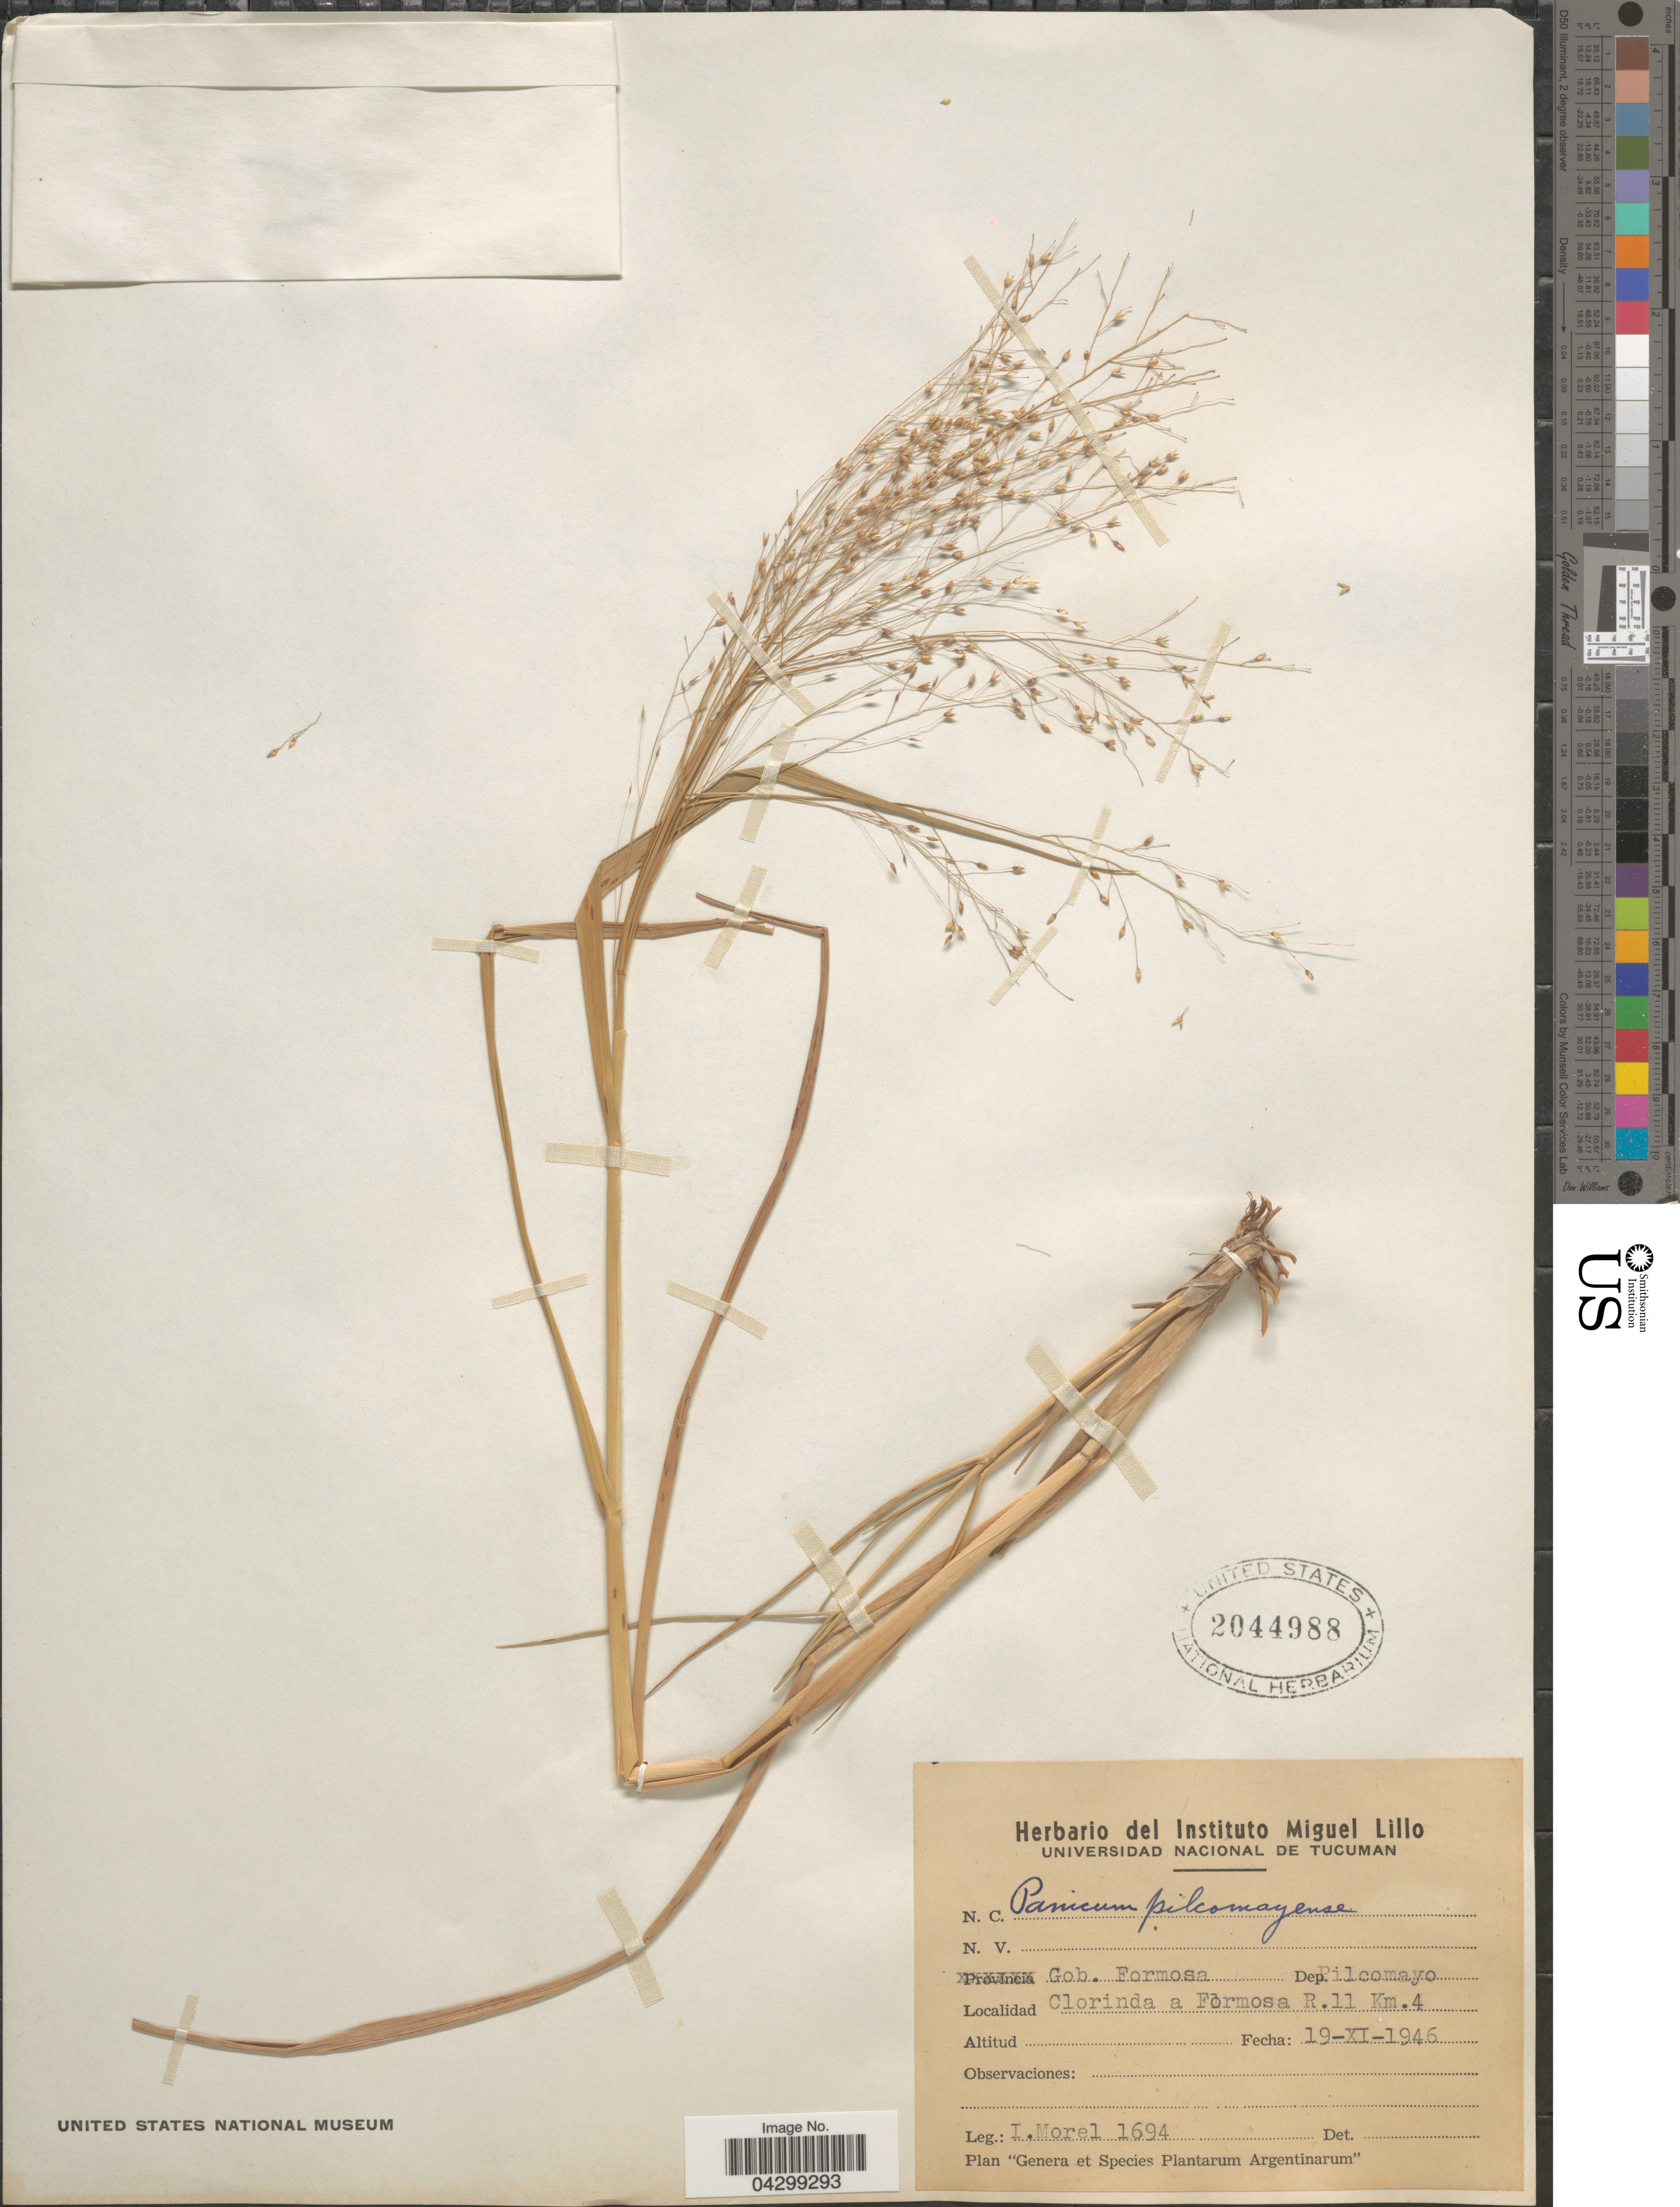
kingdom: Plantae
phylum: Tracheophyta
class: Liliopsida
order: Poales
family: Poaceae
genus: Panicum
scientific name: Panicum bergii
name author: Arechav.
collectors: I. Morel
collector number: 1694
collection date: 1946-11-19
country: Argentina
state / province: Formosa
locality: Gob. Formosa. Dep. Pilcomayo. Clorinda a Formosa R.11 Km.4.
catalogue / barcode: US 2044988